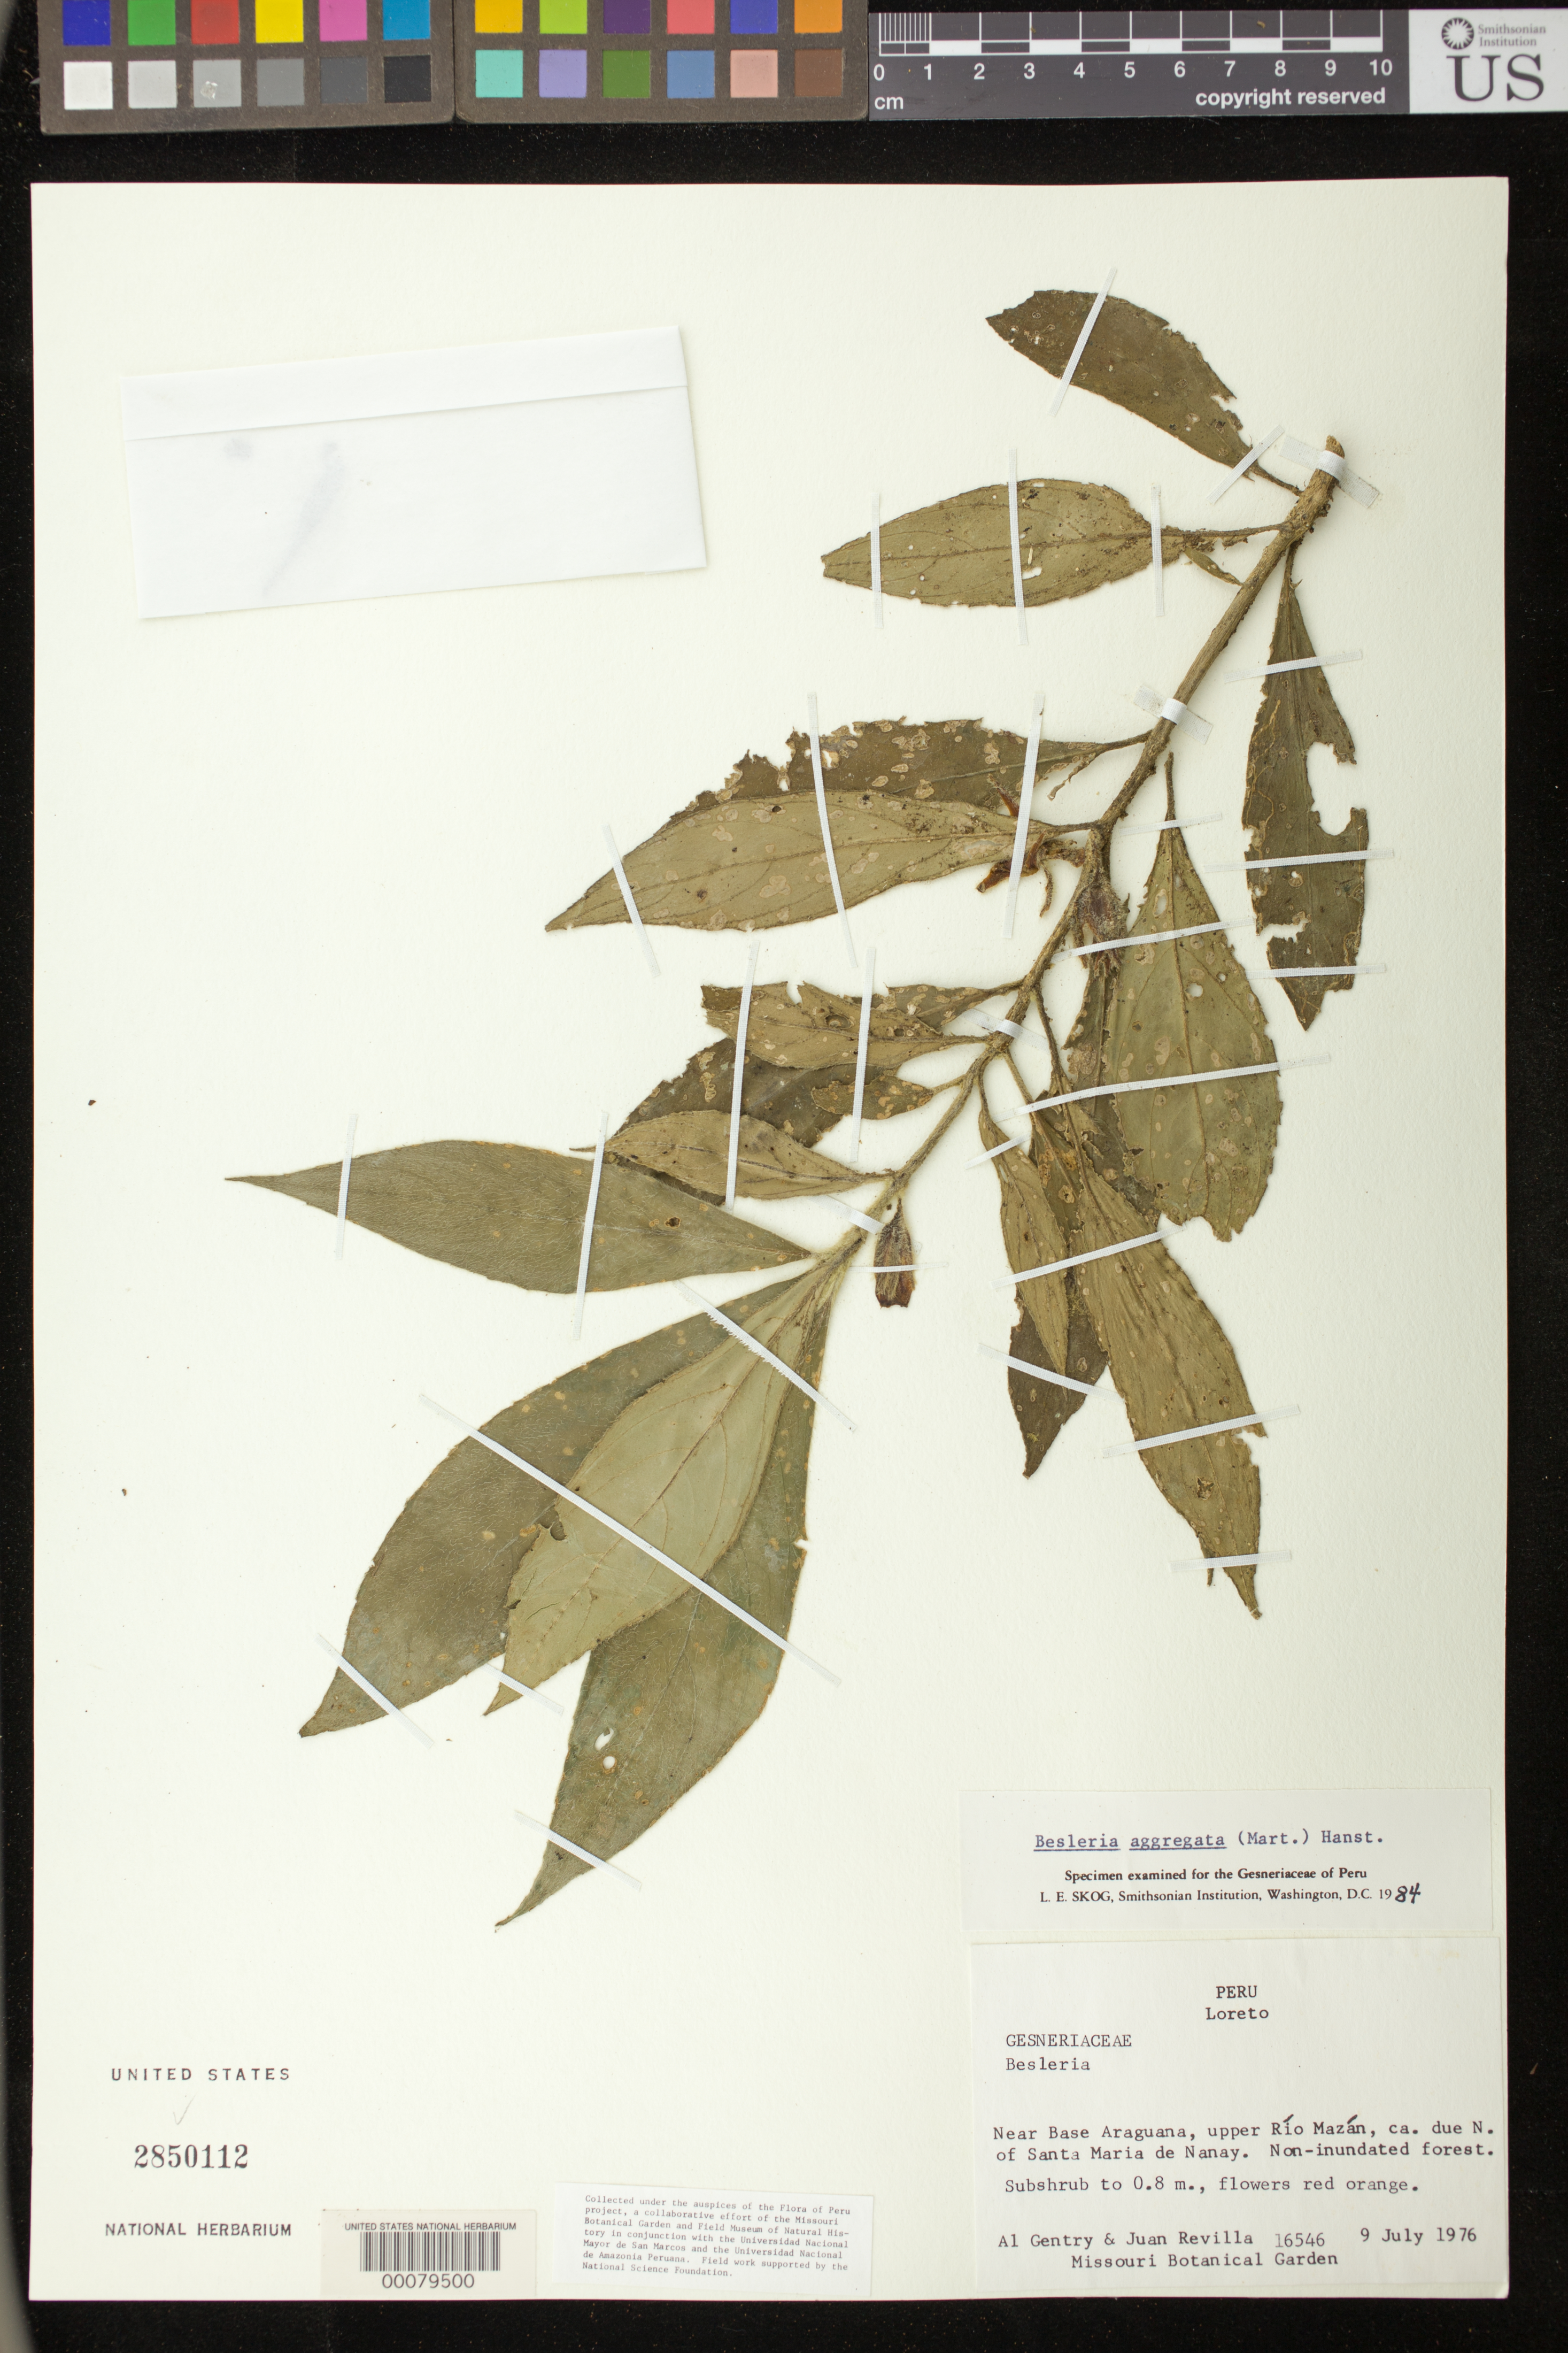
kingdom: Plantae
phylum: Tracheophyta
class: Magnoliopsida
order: Lamiales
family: Gesneriaceae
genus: Besleria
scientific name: Besleria aggregata var. aggregata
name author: (Mart.) Hanst.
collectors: A. H. Gentry & J. Revilla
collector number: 16546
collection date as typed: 09 Jul 1976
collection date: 1976-07-09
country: Peru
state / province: Loreto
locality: Near base Araguana, upper Rio Mazan, about due N of Santa Maria de Nanay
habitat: Non-inundated forest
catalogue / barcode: US 2850112